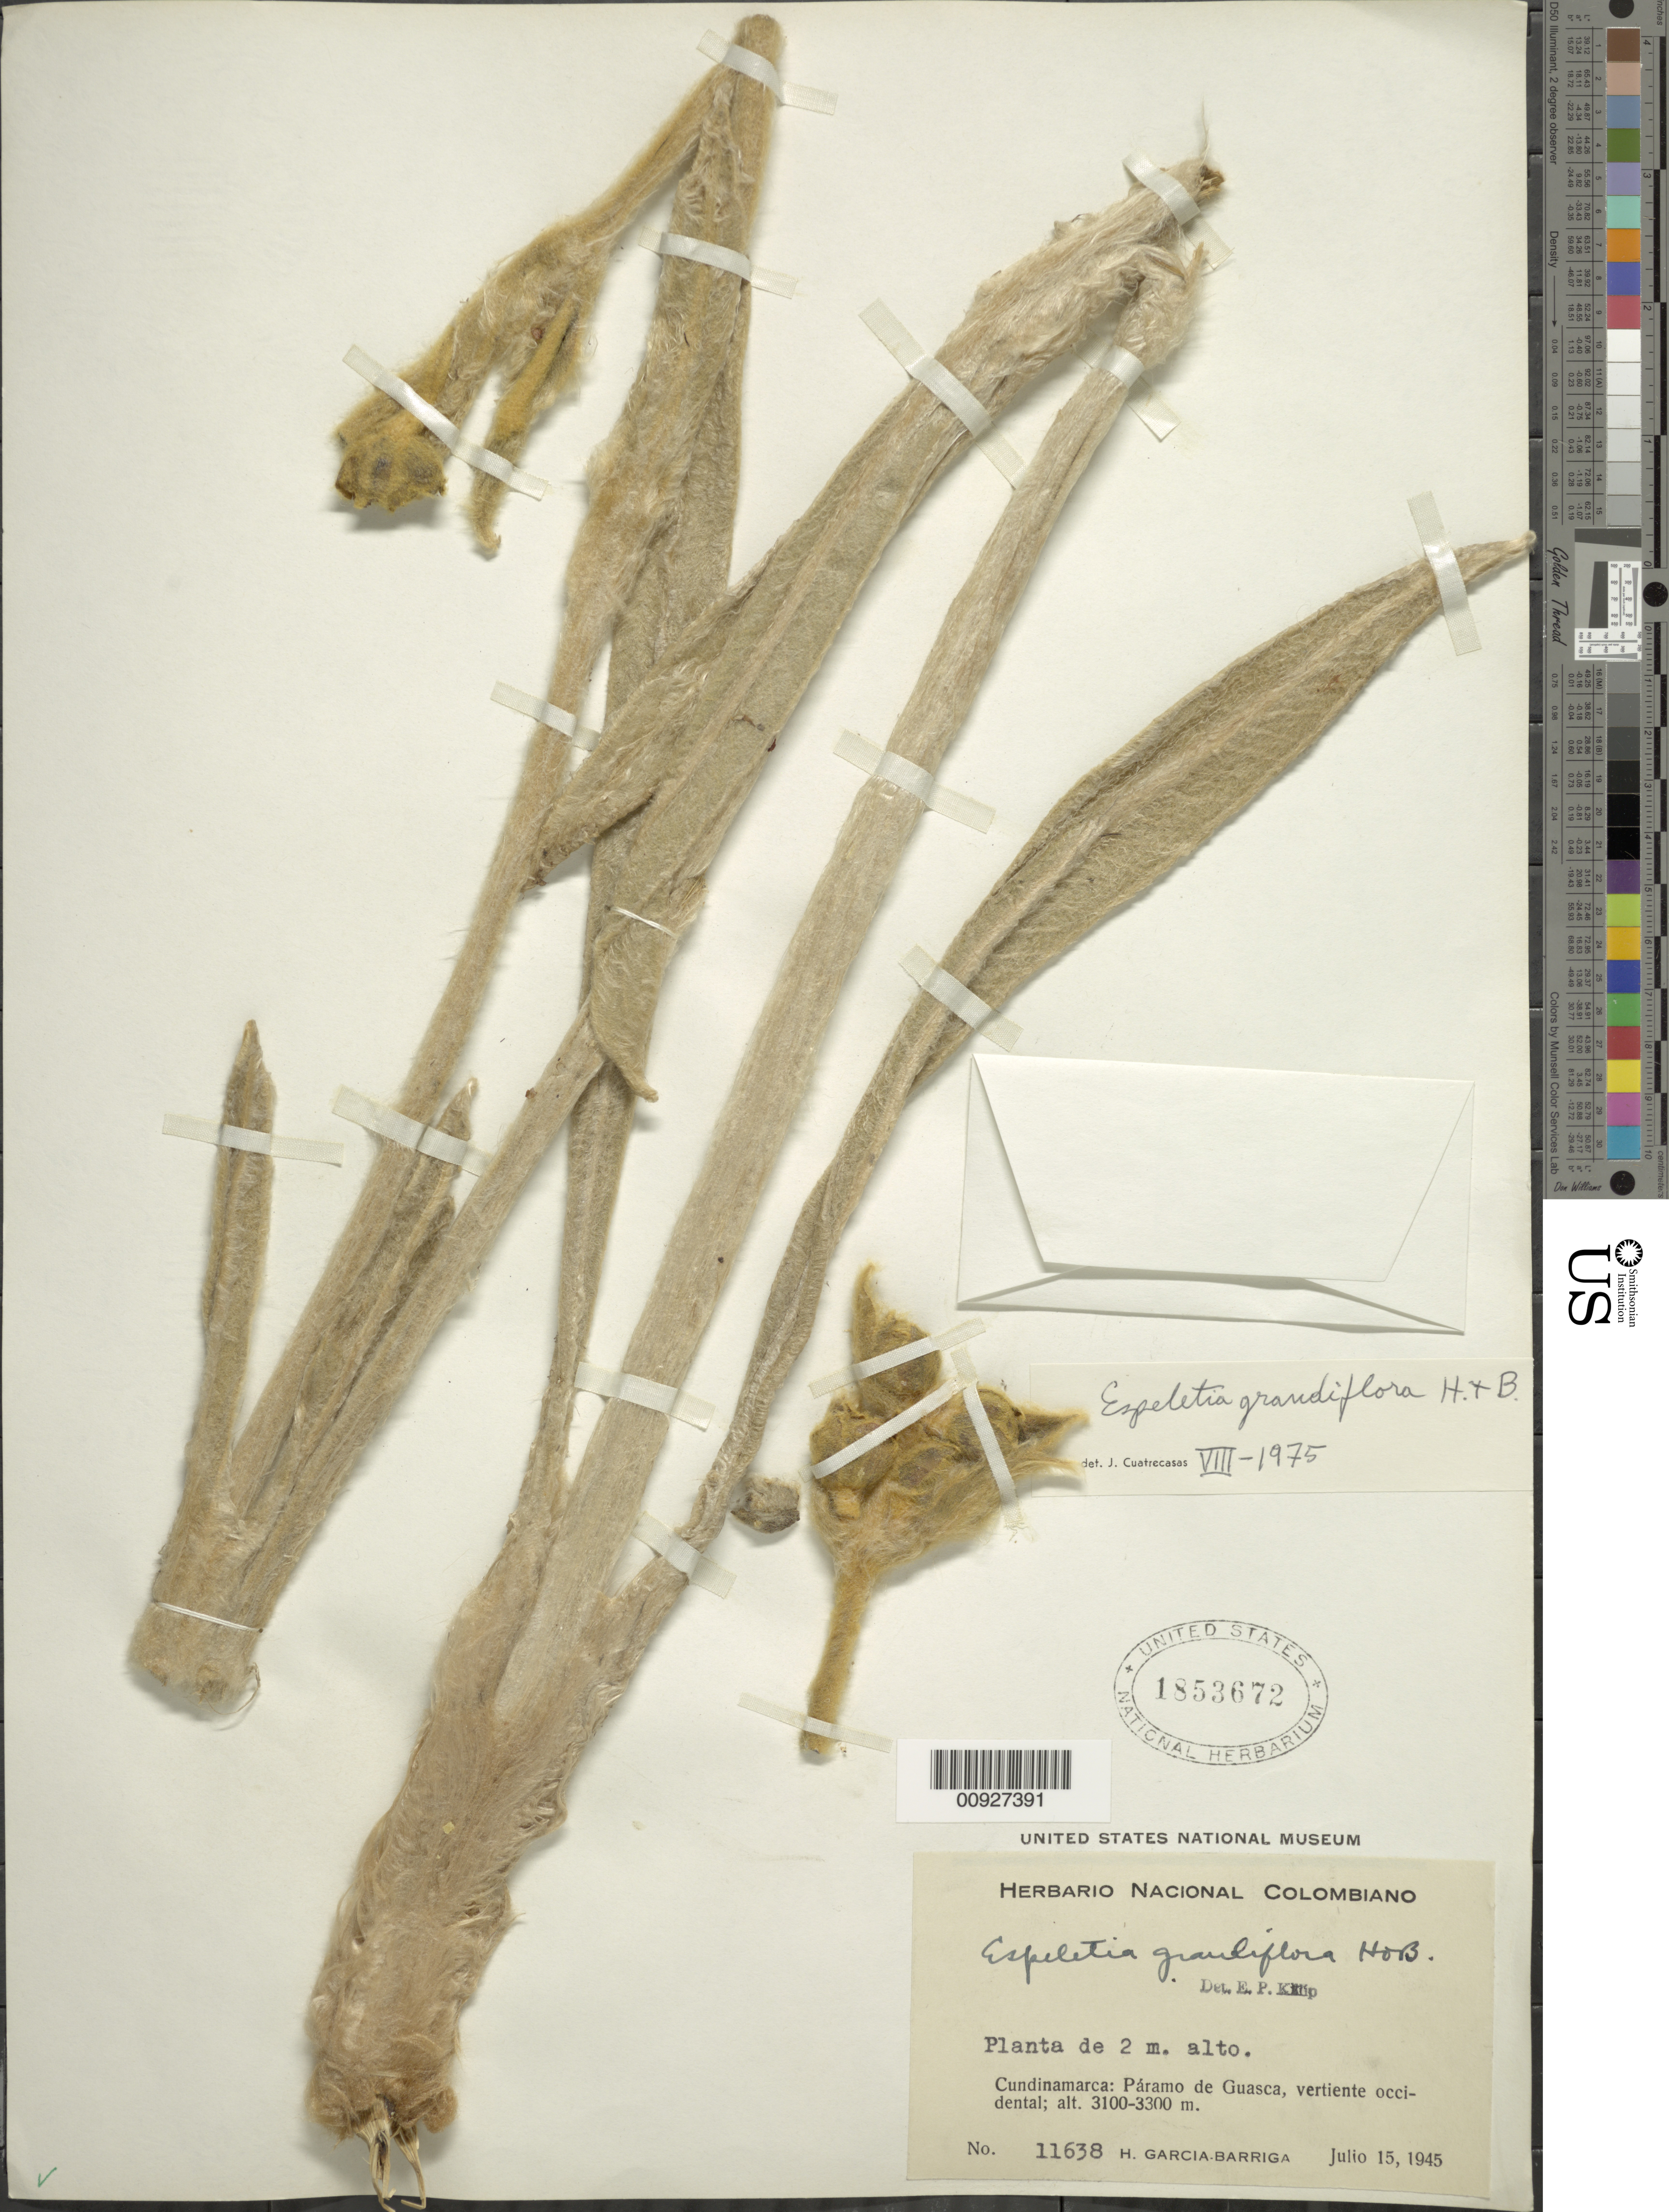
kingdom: Plantae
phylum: Tracheophyta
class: Magnoliopsida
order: Asterales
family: Asteraceae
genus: Espeletia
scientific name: Espeletia grandiflora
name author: Humb. & Bonpl.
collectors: H. García Barriga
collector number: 11638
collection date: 1945-07-15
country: Colombia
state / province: Cundinamarca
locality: Páramo de Guasca. Páramo de Guasca, vertiente occidental.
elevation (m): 3100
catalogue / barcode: US 1853672